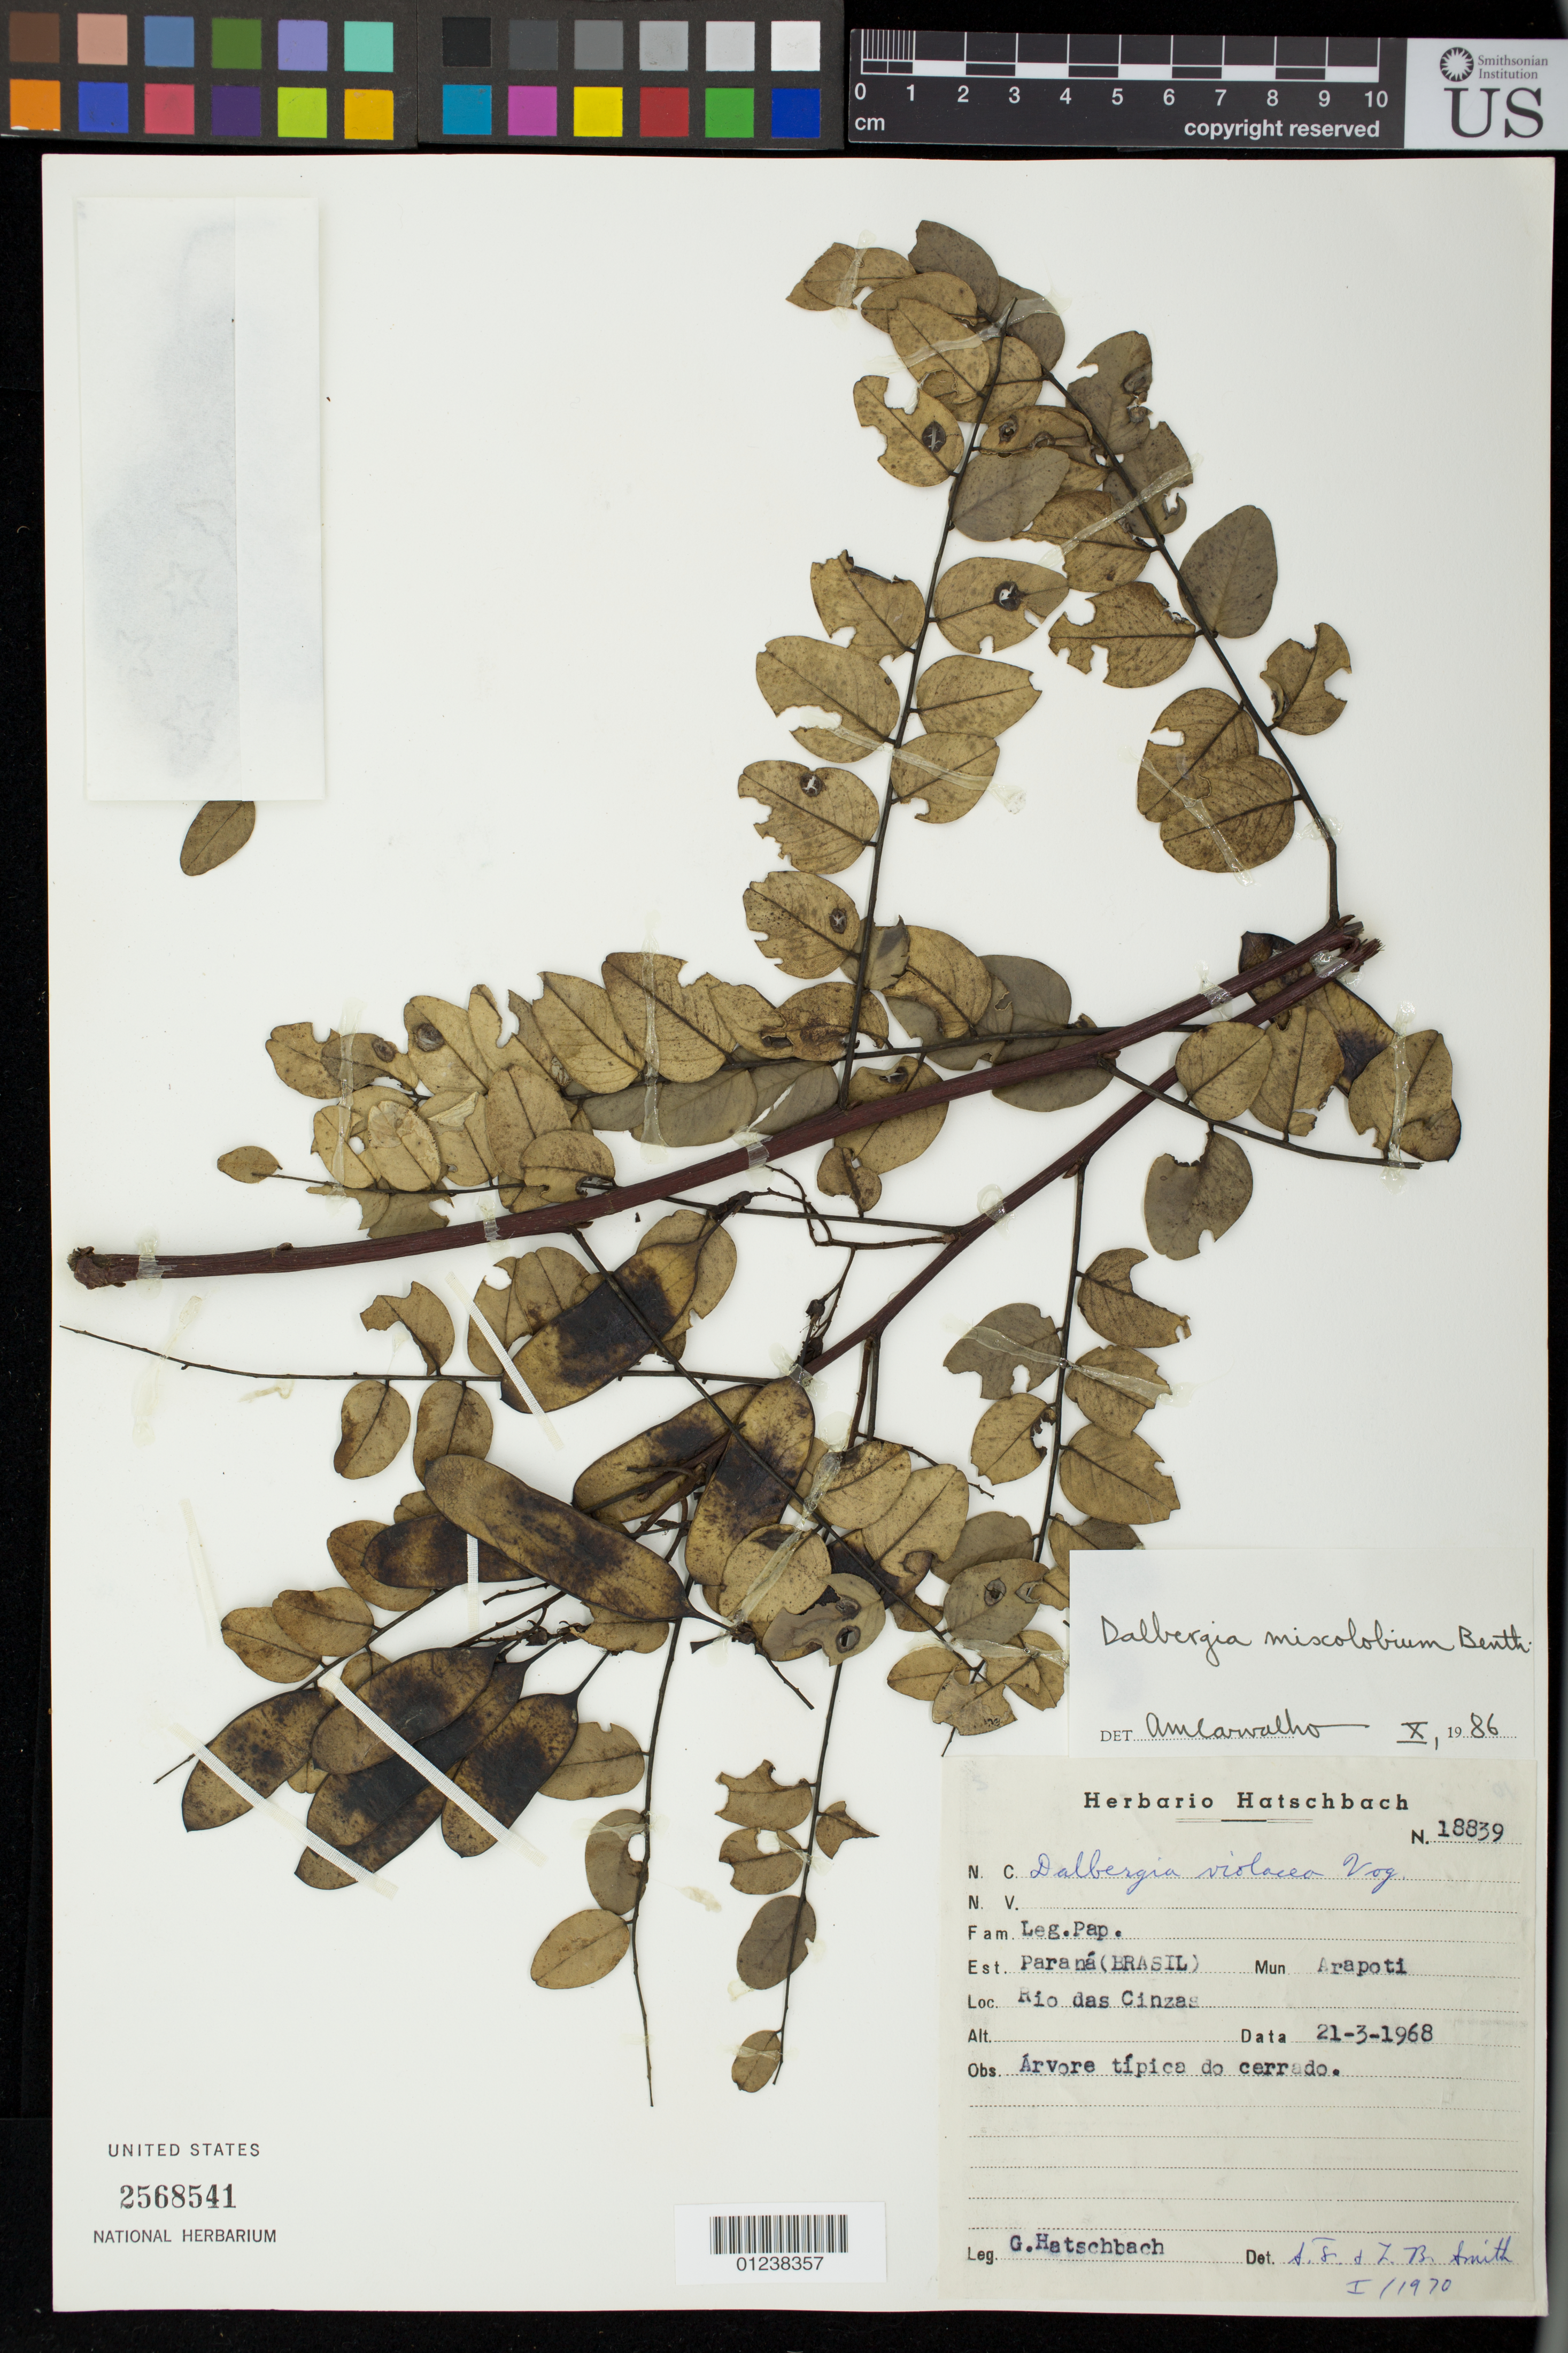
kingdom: Plantae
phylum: Tracheophyta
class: Magnoliopsida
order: Fabales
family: Fabaceae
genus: Dalbergia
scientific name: Dalbergia miscolobium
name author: Benth.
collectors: G. Hatschbach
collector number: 18839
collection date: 1968-03-21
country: Brazil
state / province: Paraná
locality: Arapoti Arvore tipica do cerrado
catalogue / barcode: US 2568541